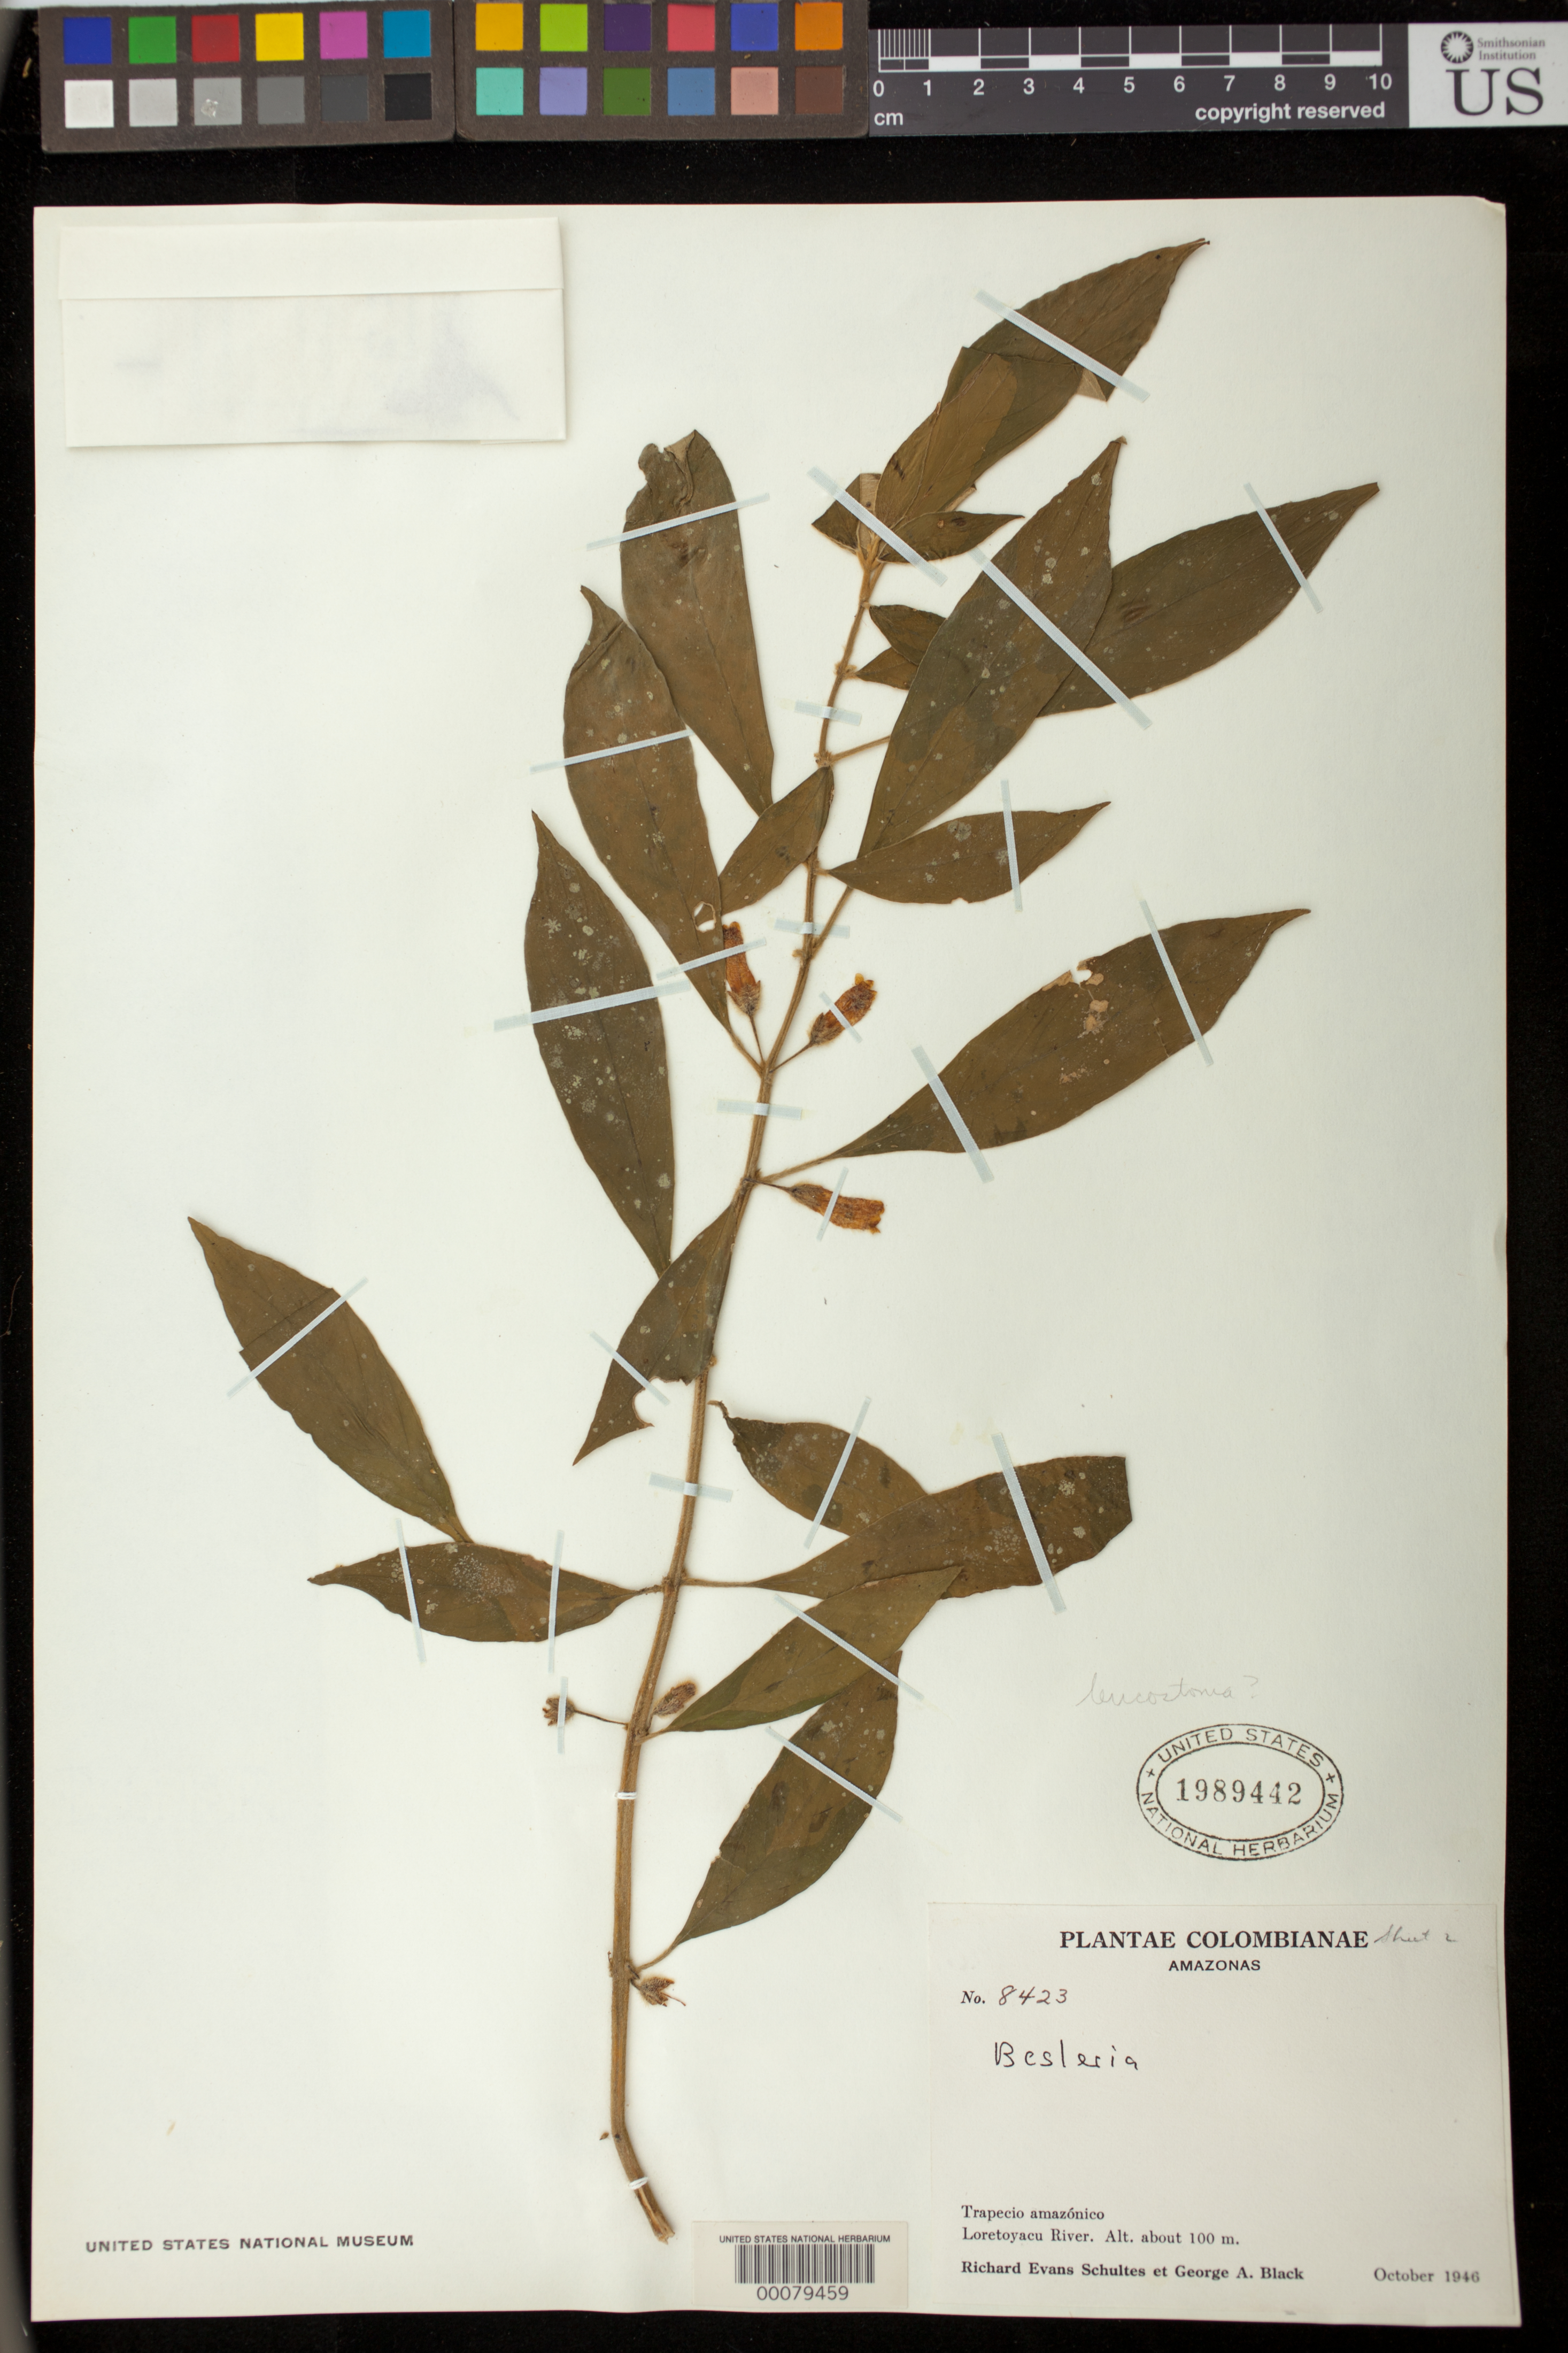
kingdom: Plantae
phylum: Tracheophyta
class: Magnoliopsida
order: Lamiales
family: Gesneriaceae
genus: Besleria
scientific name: Besleria sp.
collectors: R. E. Schultes & G. A. Black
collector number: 8423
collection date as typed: Oct 1946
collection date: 1946-10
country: Colombia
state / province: Amazônas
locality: Trapecio Amazónico, Loretoyacu River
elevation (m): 100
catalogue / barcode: US 1989442